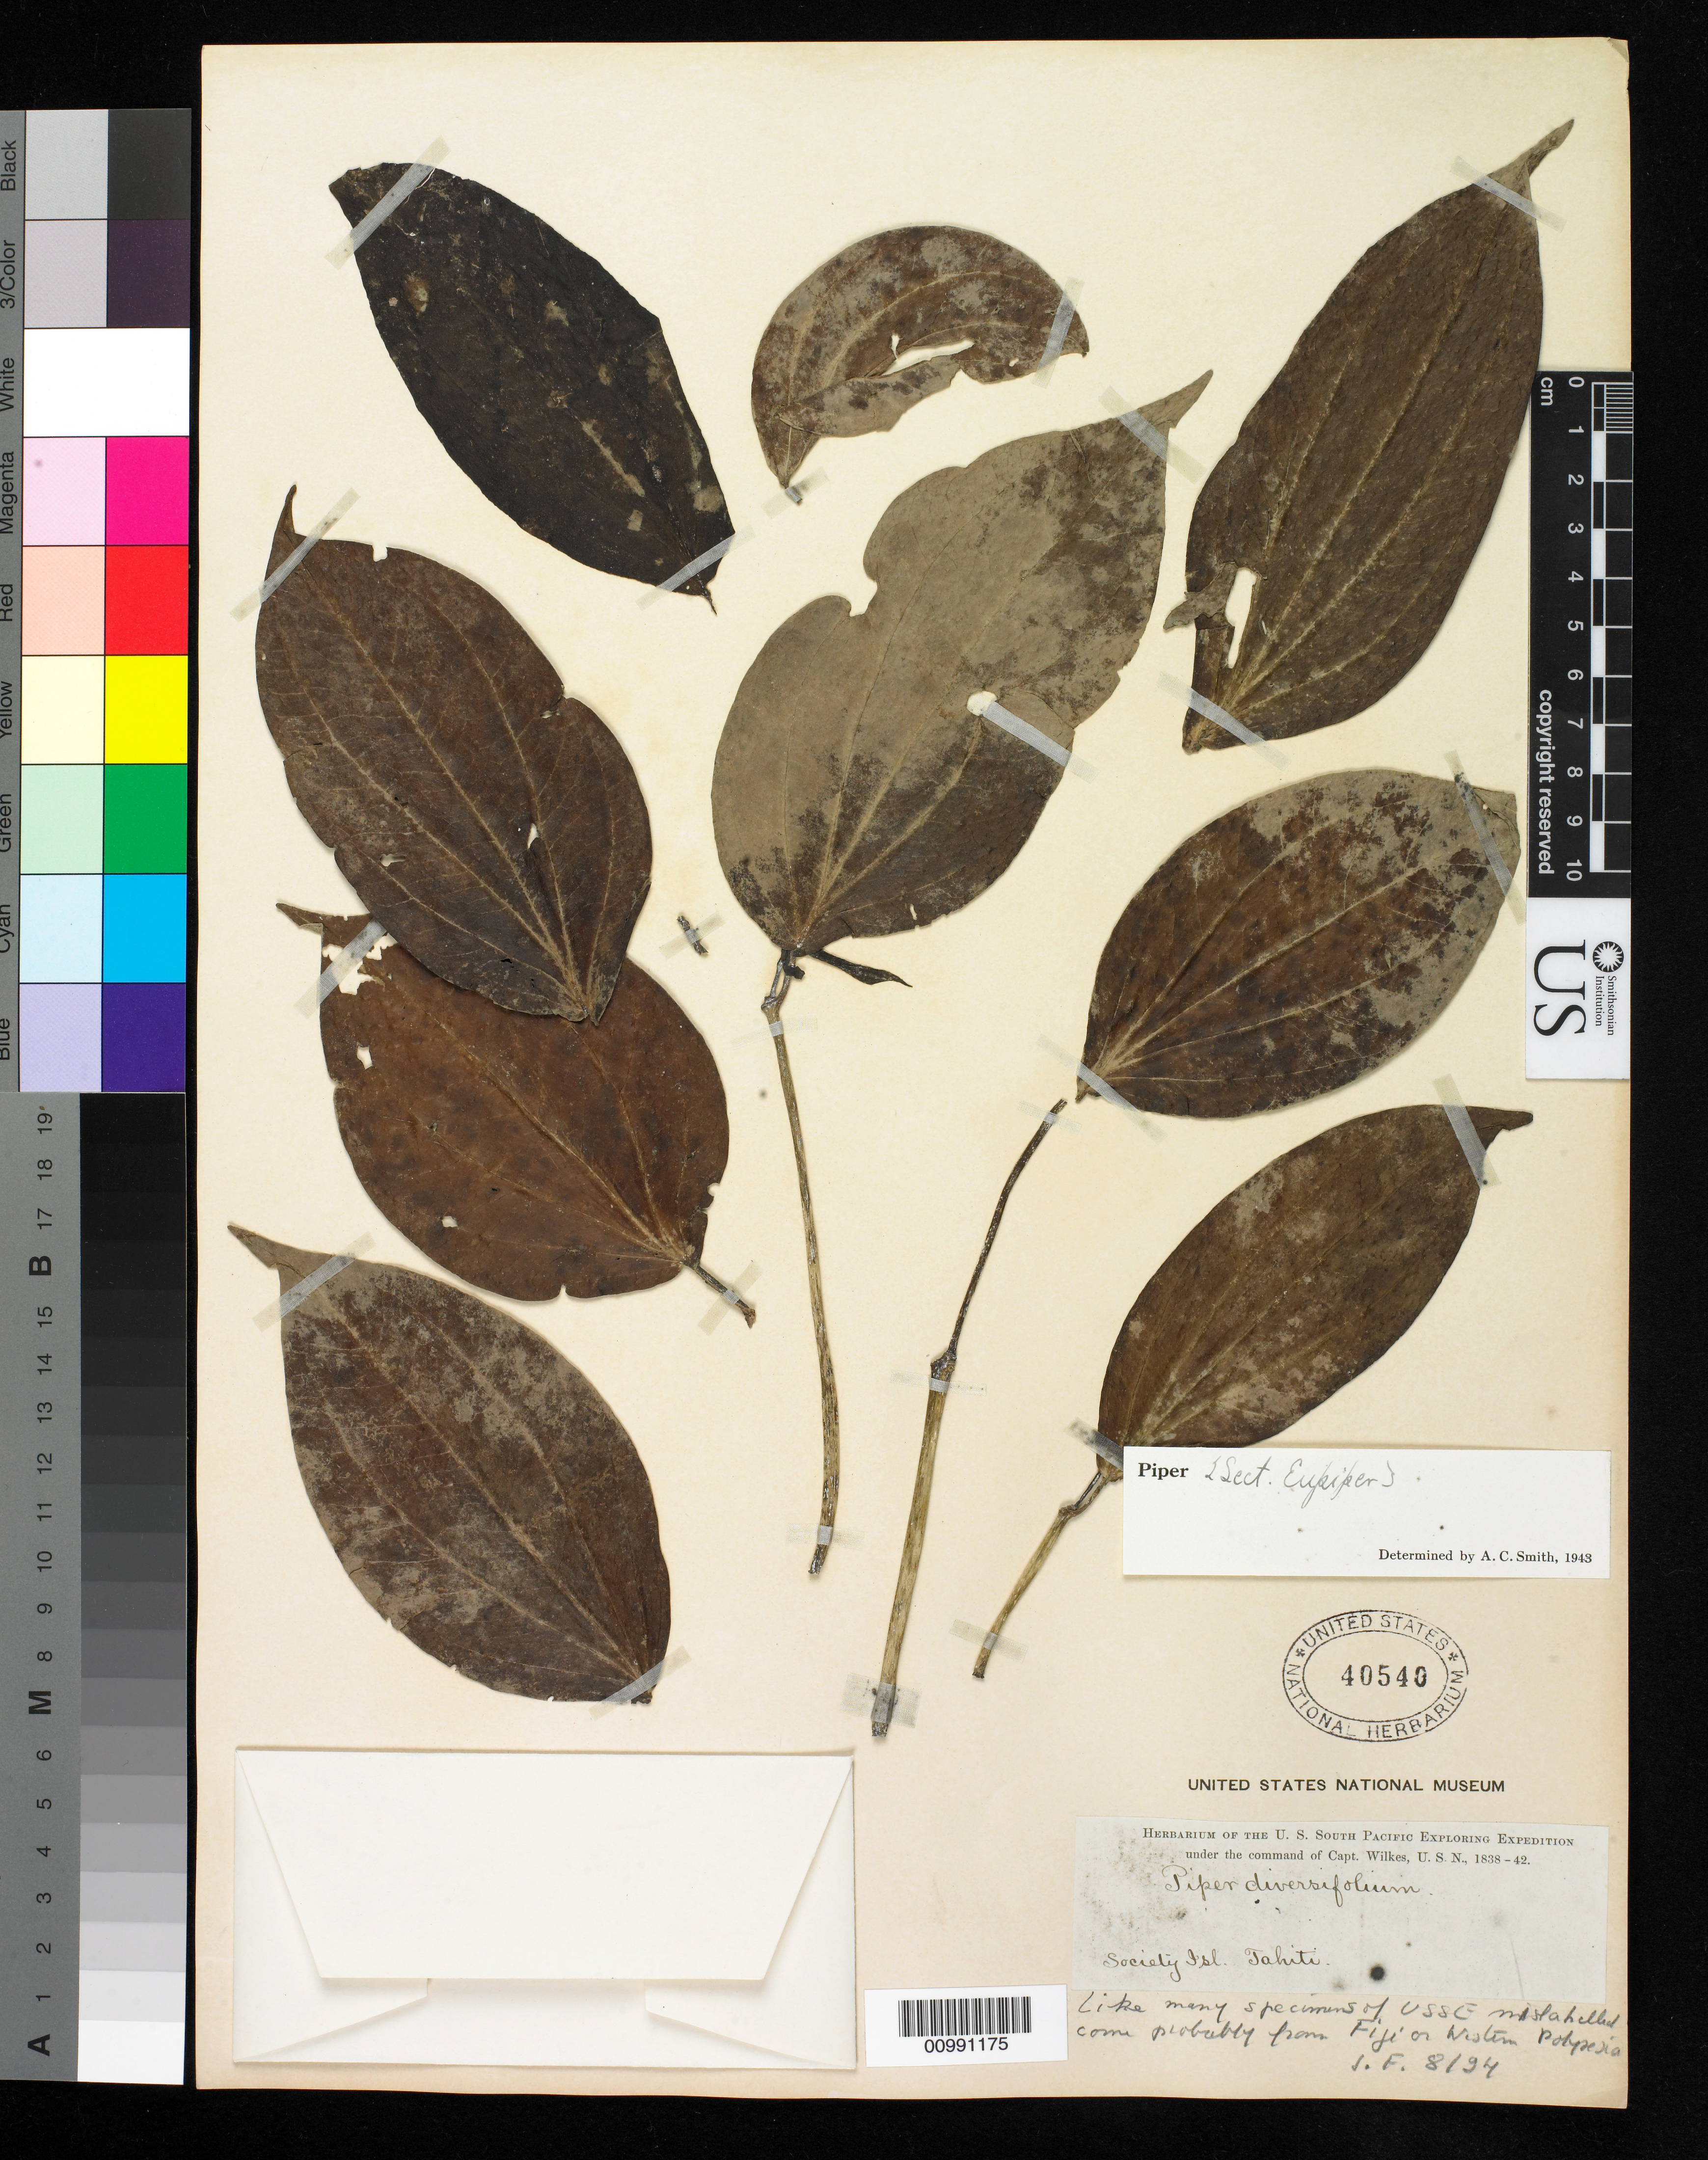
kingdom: Plantae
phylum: Tracheophyta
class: Magnoliopsida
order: Piperales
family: Piperaceae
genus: Piper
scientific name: Piper sp.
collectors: Wilkes Explor. Exped.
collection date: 1838/1842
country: Fiji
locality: Fiji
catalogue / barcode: US 40540